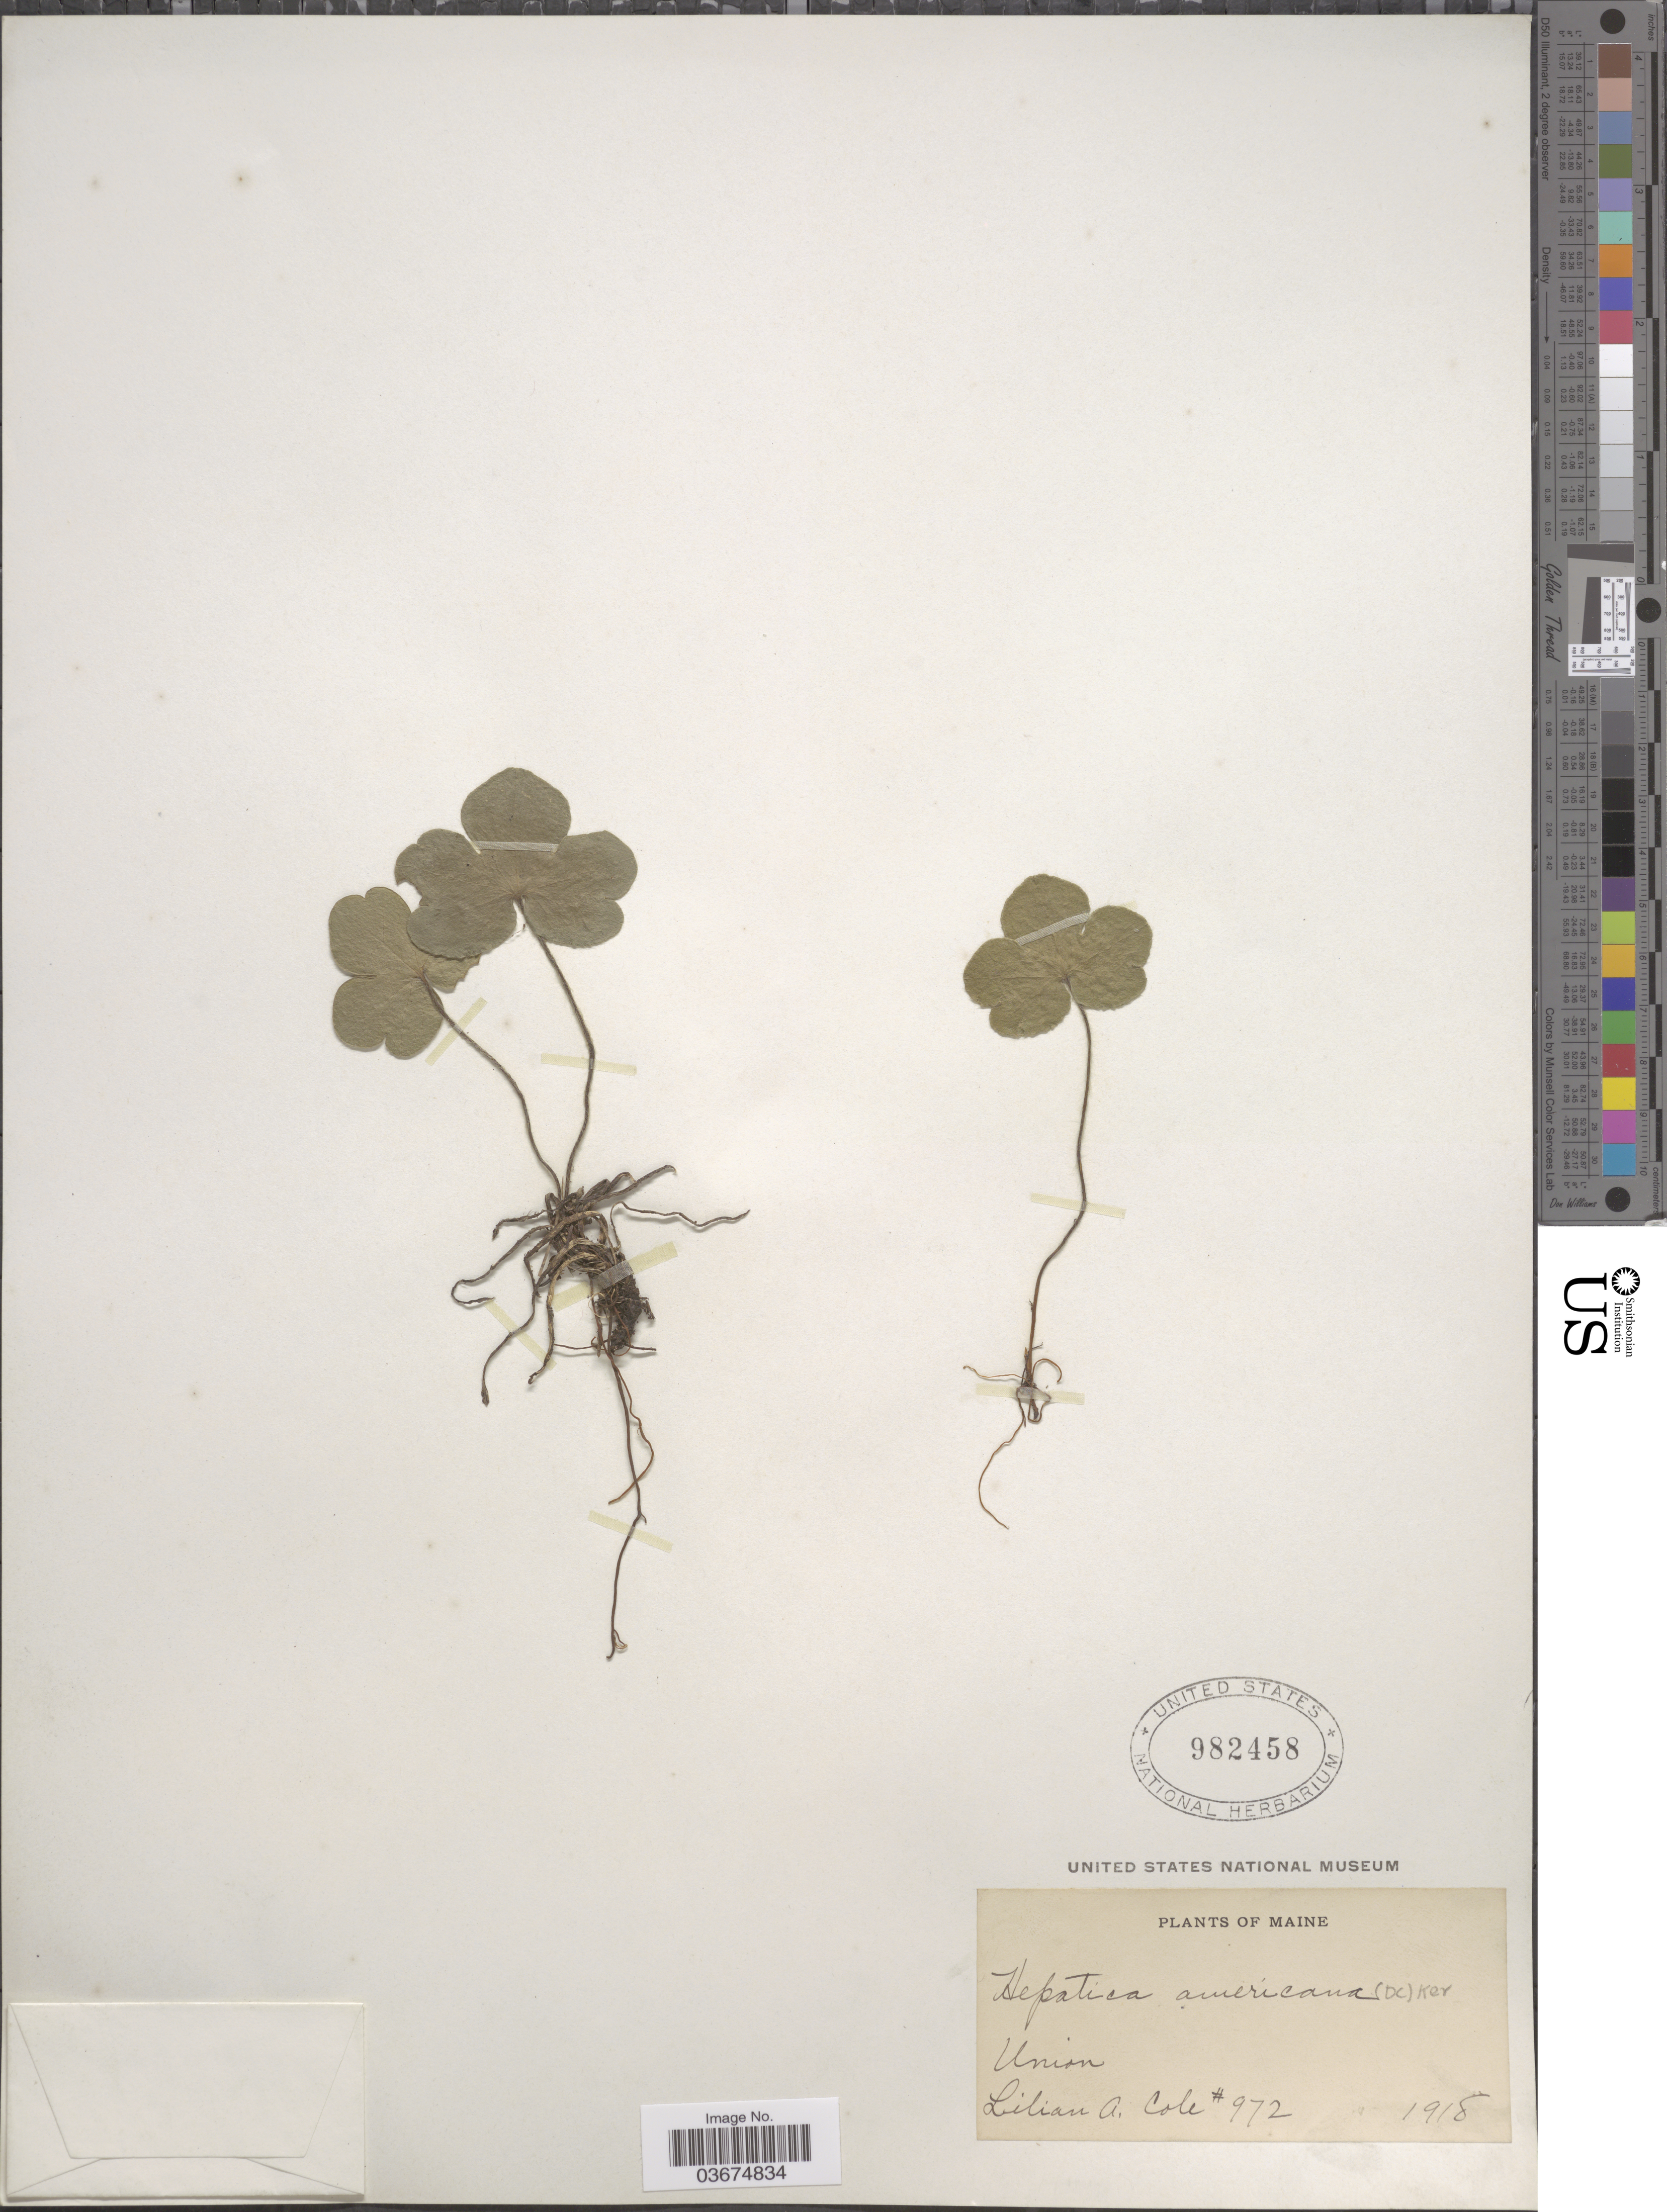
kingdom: Plantae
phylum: Tracheophyta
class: Magnoliopsida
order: Ranunculales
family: Ranunculaceae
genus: Hepatica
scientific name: Hepatica americana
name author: (DC.) Ker Gawl.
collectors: L. A. Cole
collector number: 972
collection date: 1918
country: United States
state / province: Maine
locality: Union.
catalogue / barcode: US 982458